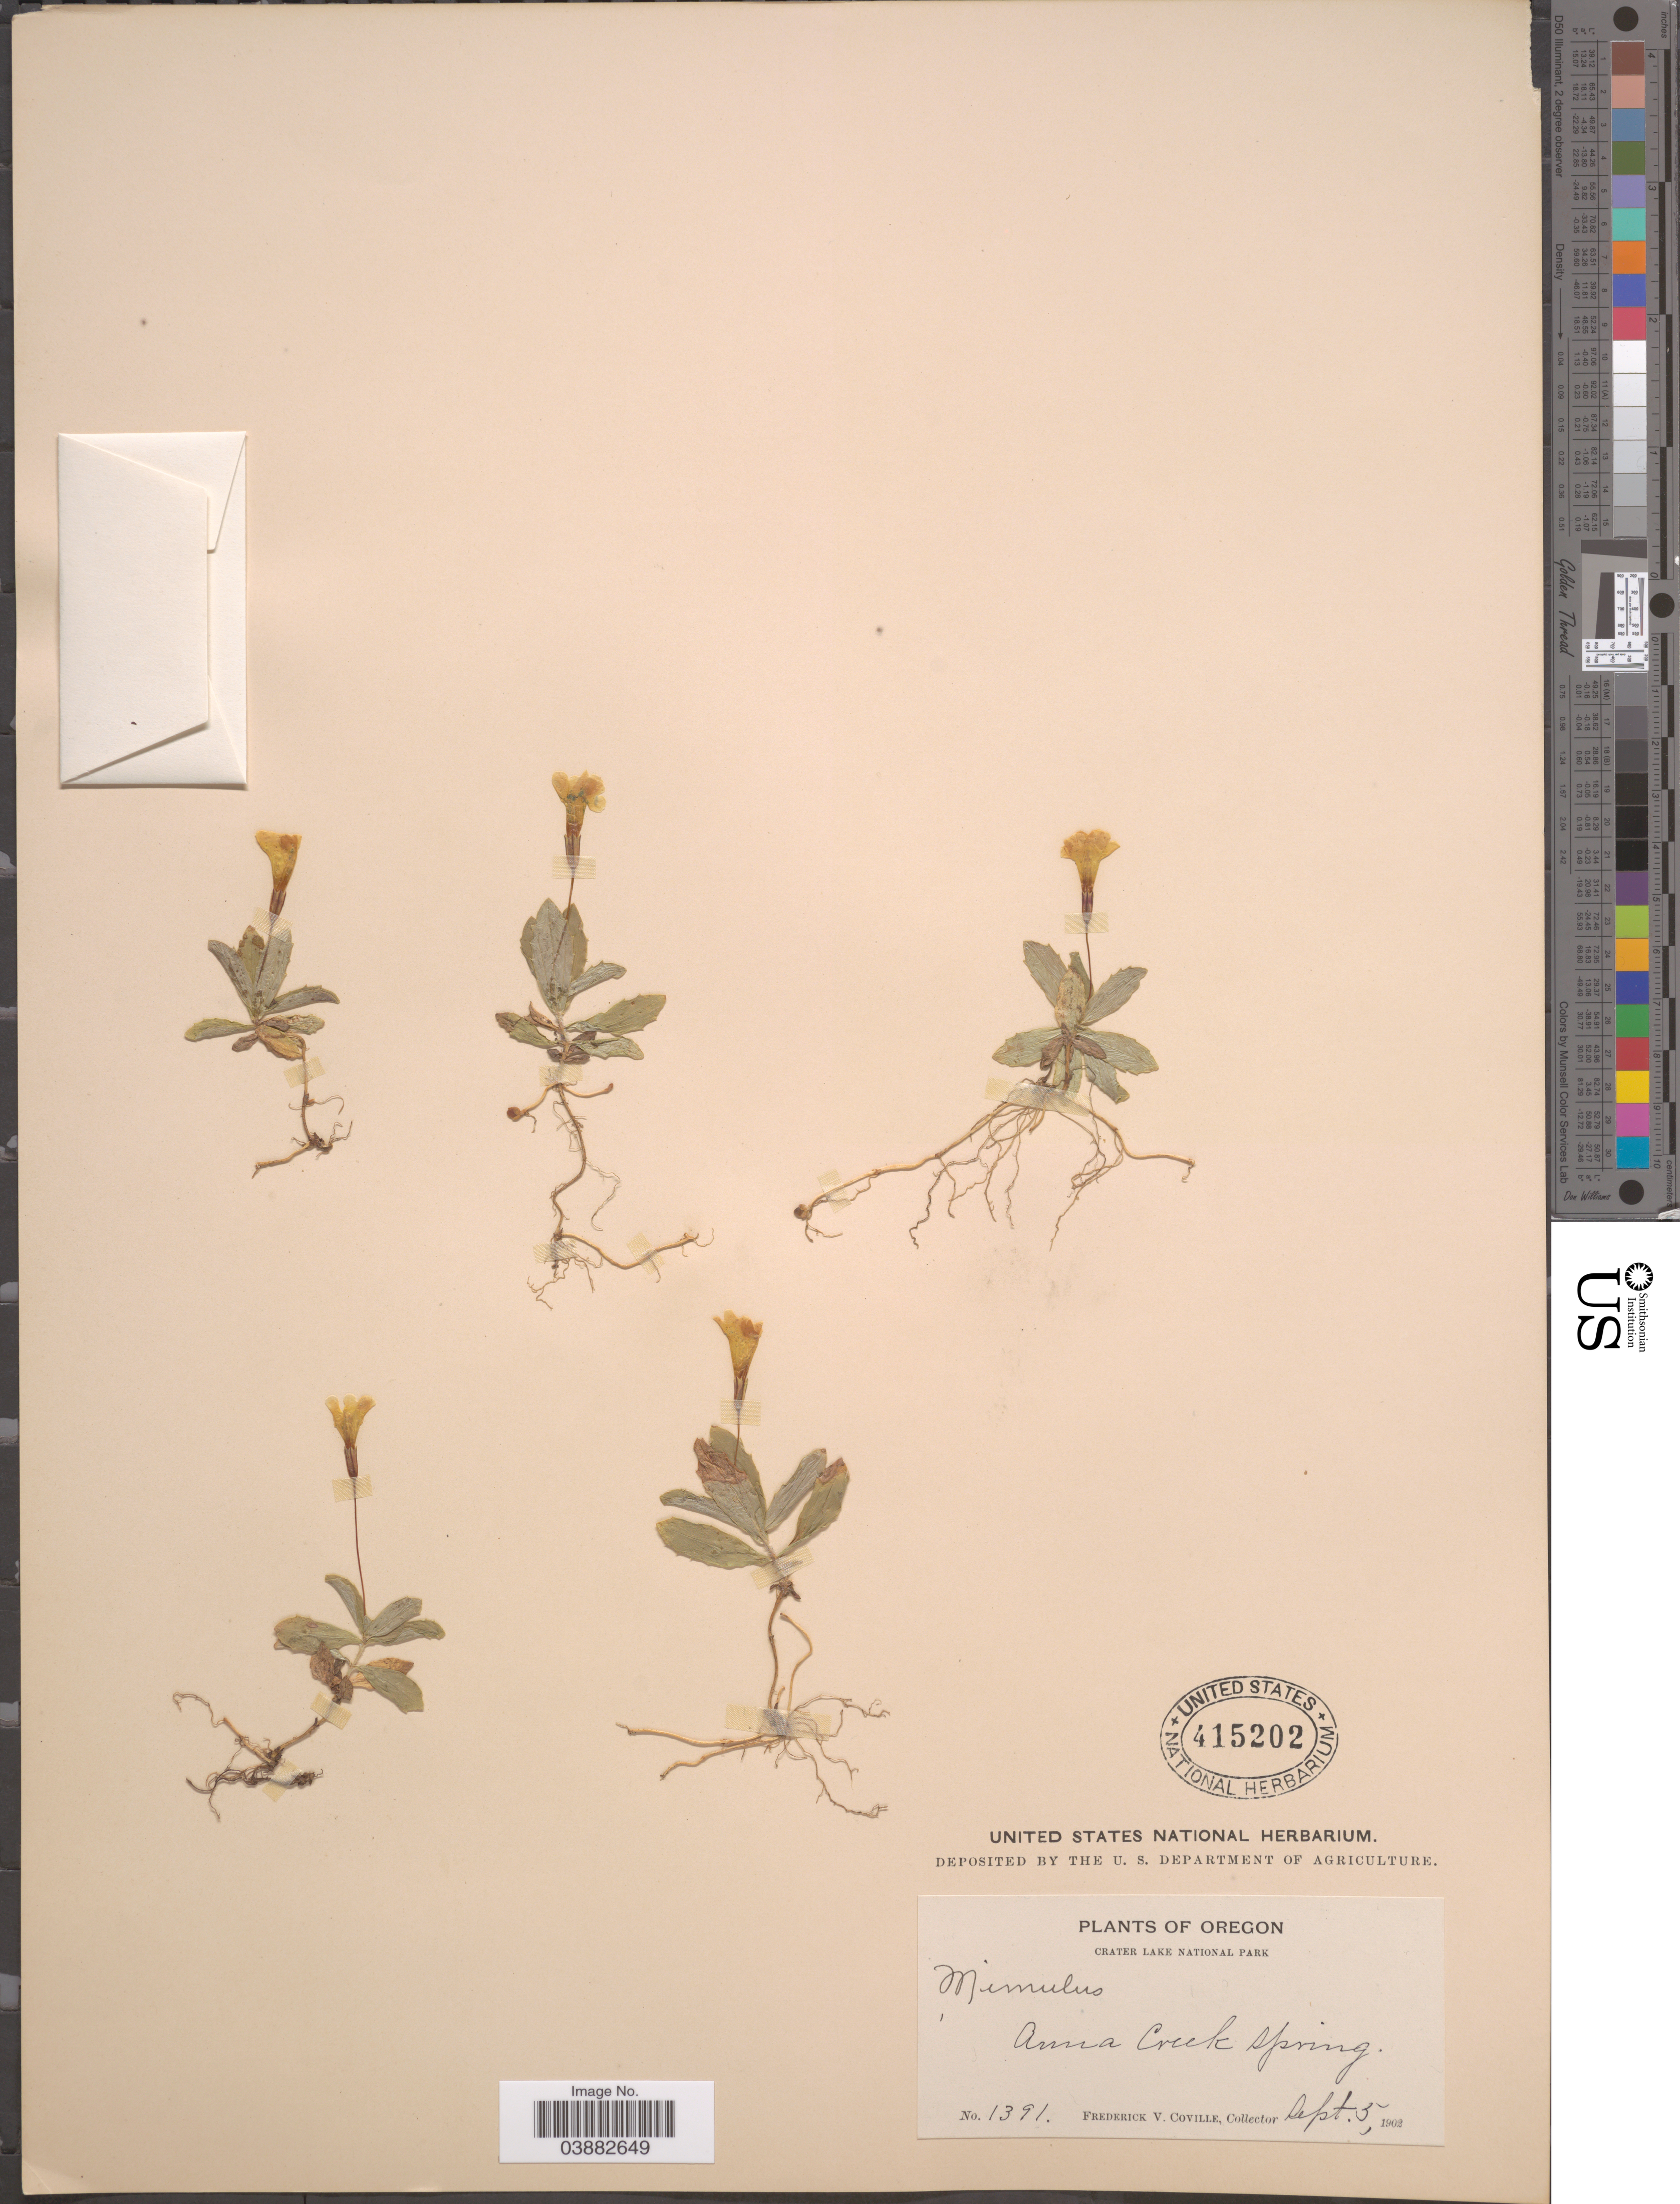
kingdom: Plantae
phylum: Tracheophyta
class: Magnoliopsida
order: Lamiales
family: Phrymaceae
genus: Mimulus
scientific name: Mimulus primuloides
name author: Benth.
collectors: F. V. Coville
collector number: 1391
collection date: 1902-09-05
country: United States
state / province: Oregon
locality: Crater Lake National Park. Anna Creek Spring.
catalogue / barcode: US 415202